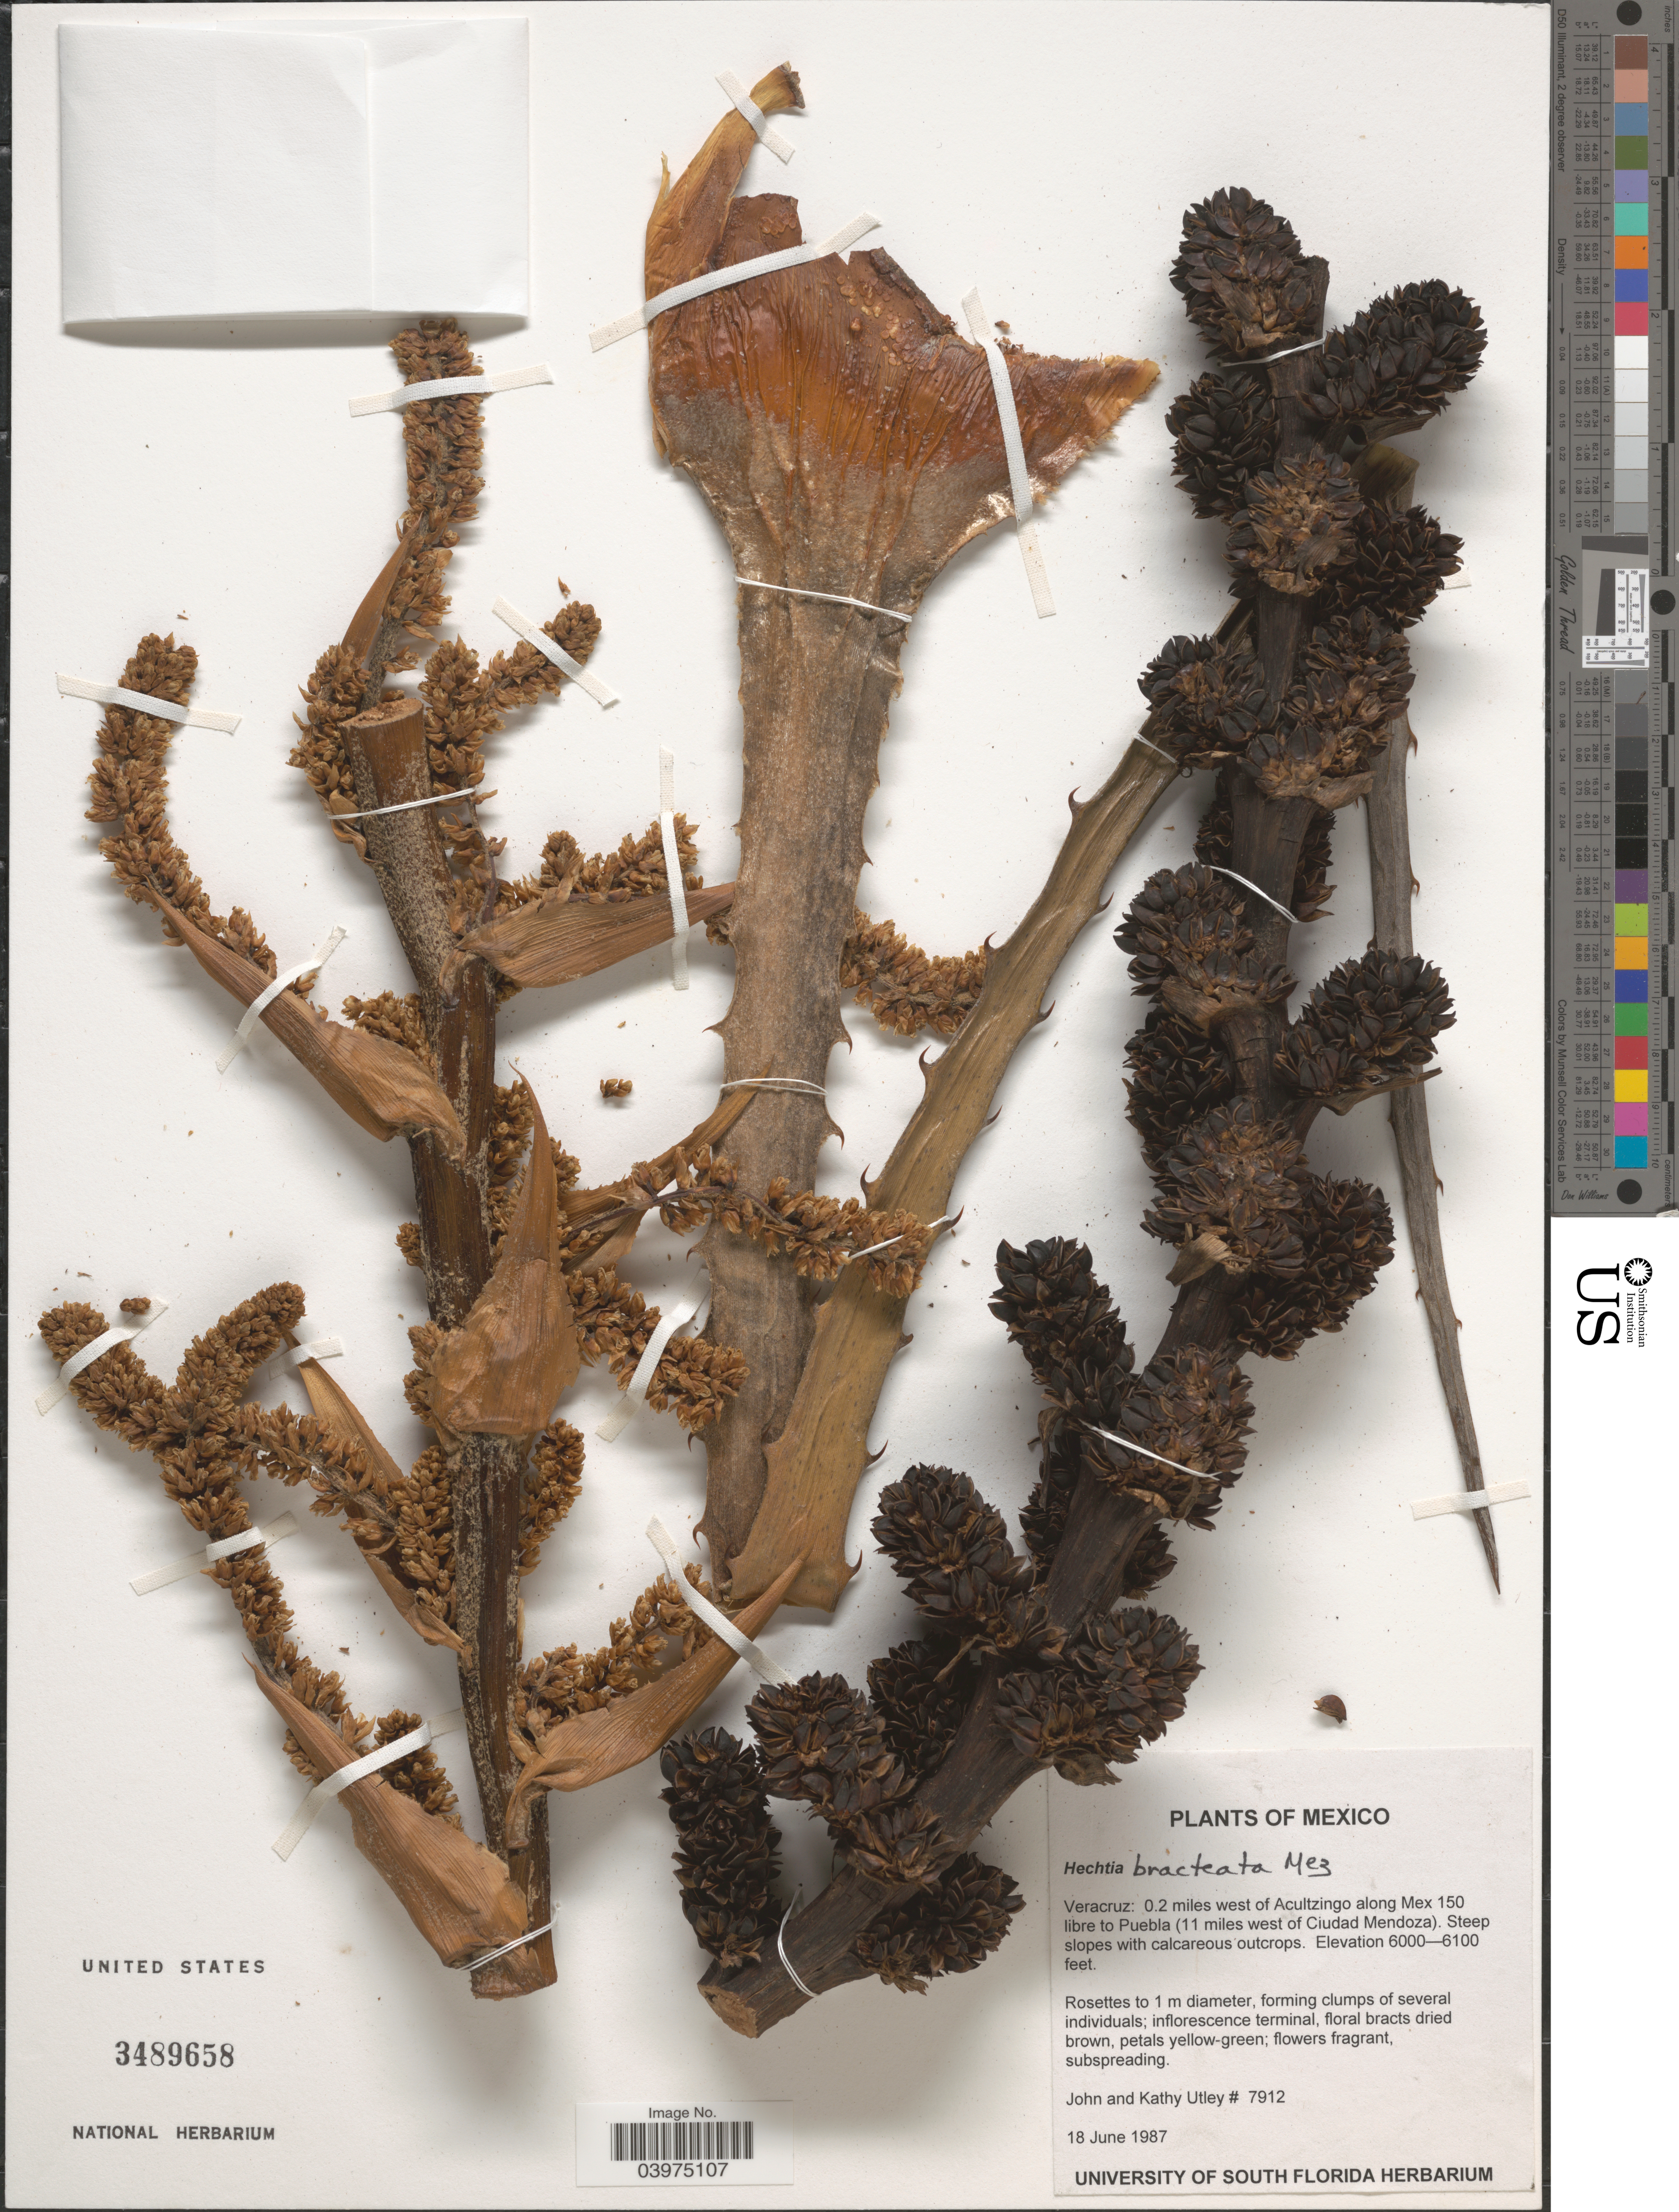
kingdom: Plantae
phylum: Tracheophyta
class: Liliopsida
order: Poales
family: Bromeliaceae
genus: Hechtia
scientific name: Hechtia bracteata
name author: Mez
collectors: J. F. Utley & K. Burt-Utley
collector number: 7912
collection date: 1987-06-18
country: Mexico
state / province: Veracruz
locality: Veracruz: 0.2 miles west of Acultzingo along Mex 150 libre to Puebla (11 miles west of Ciudad Mendoza).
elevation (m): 1829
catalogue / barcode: US 3489658